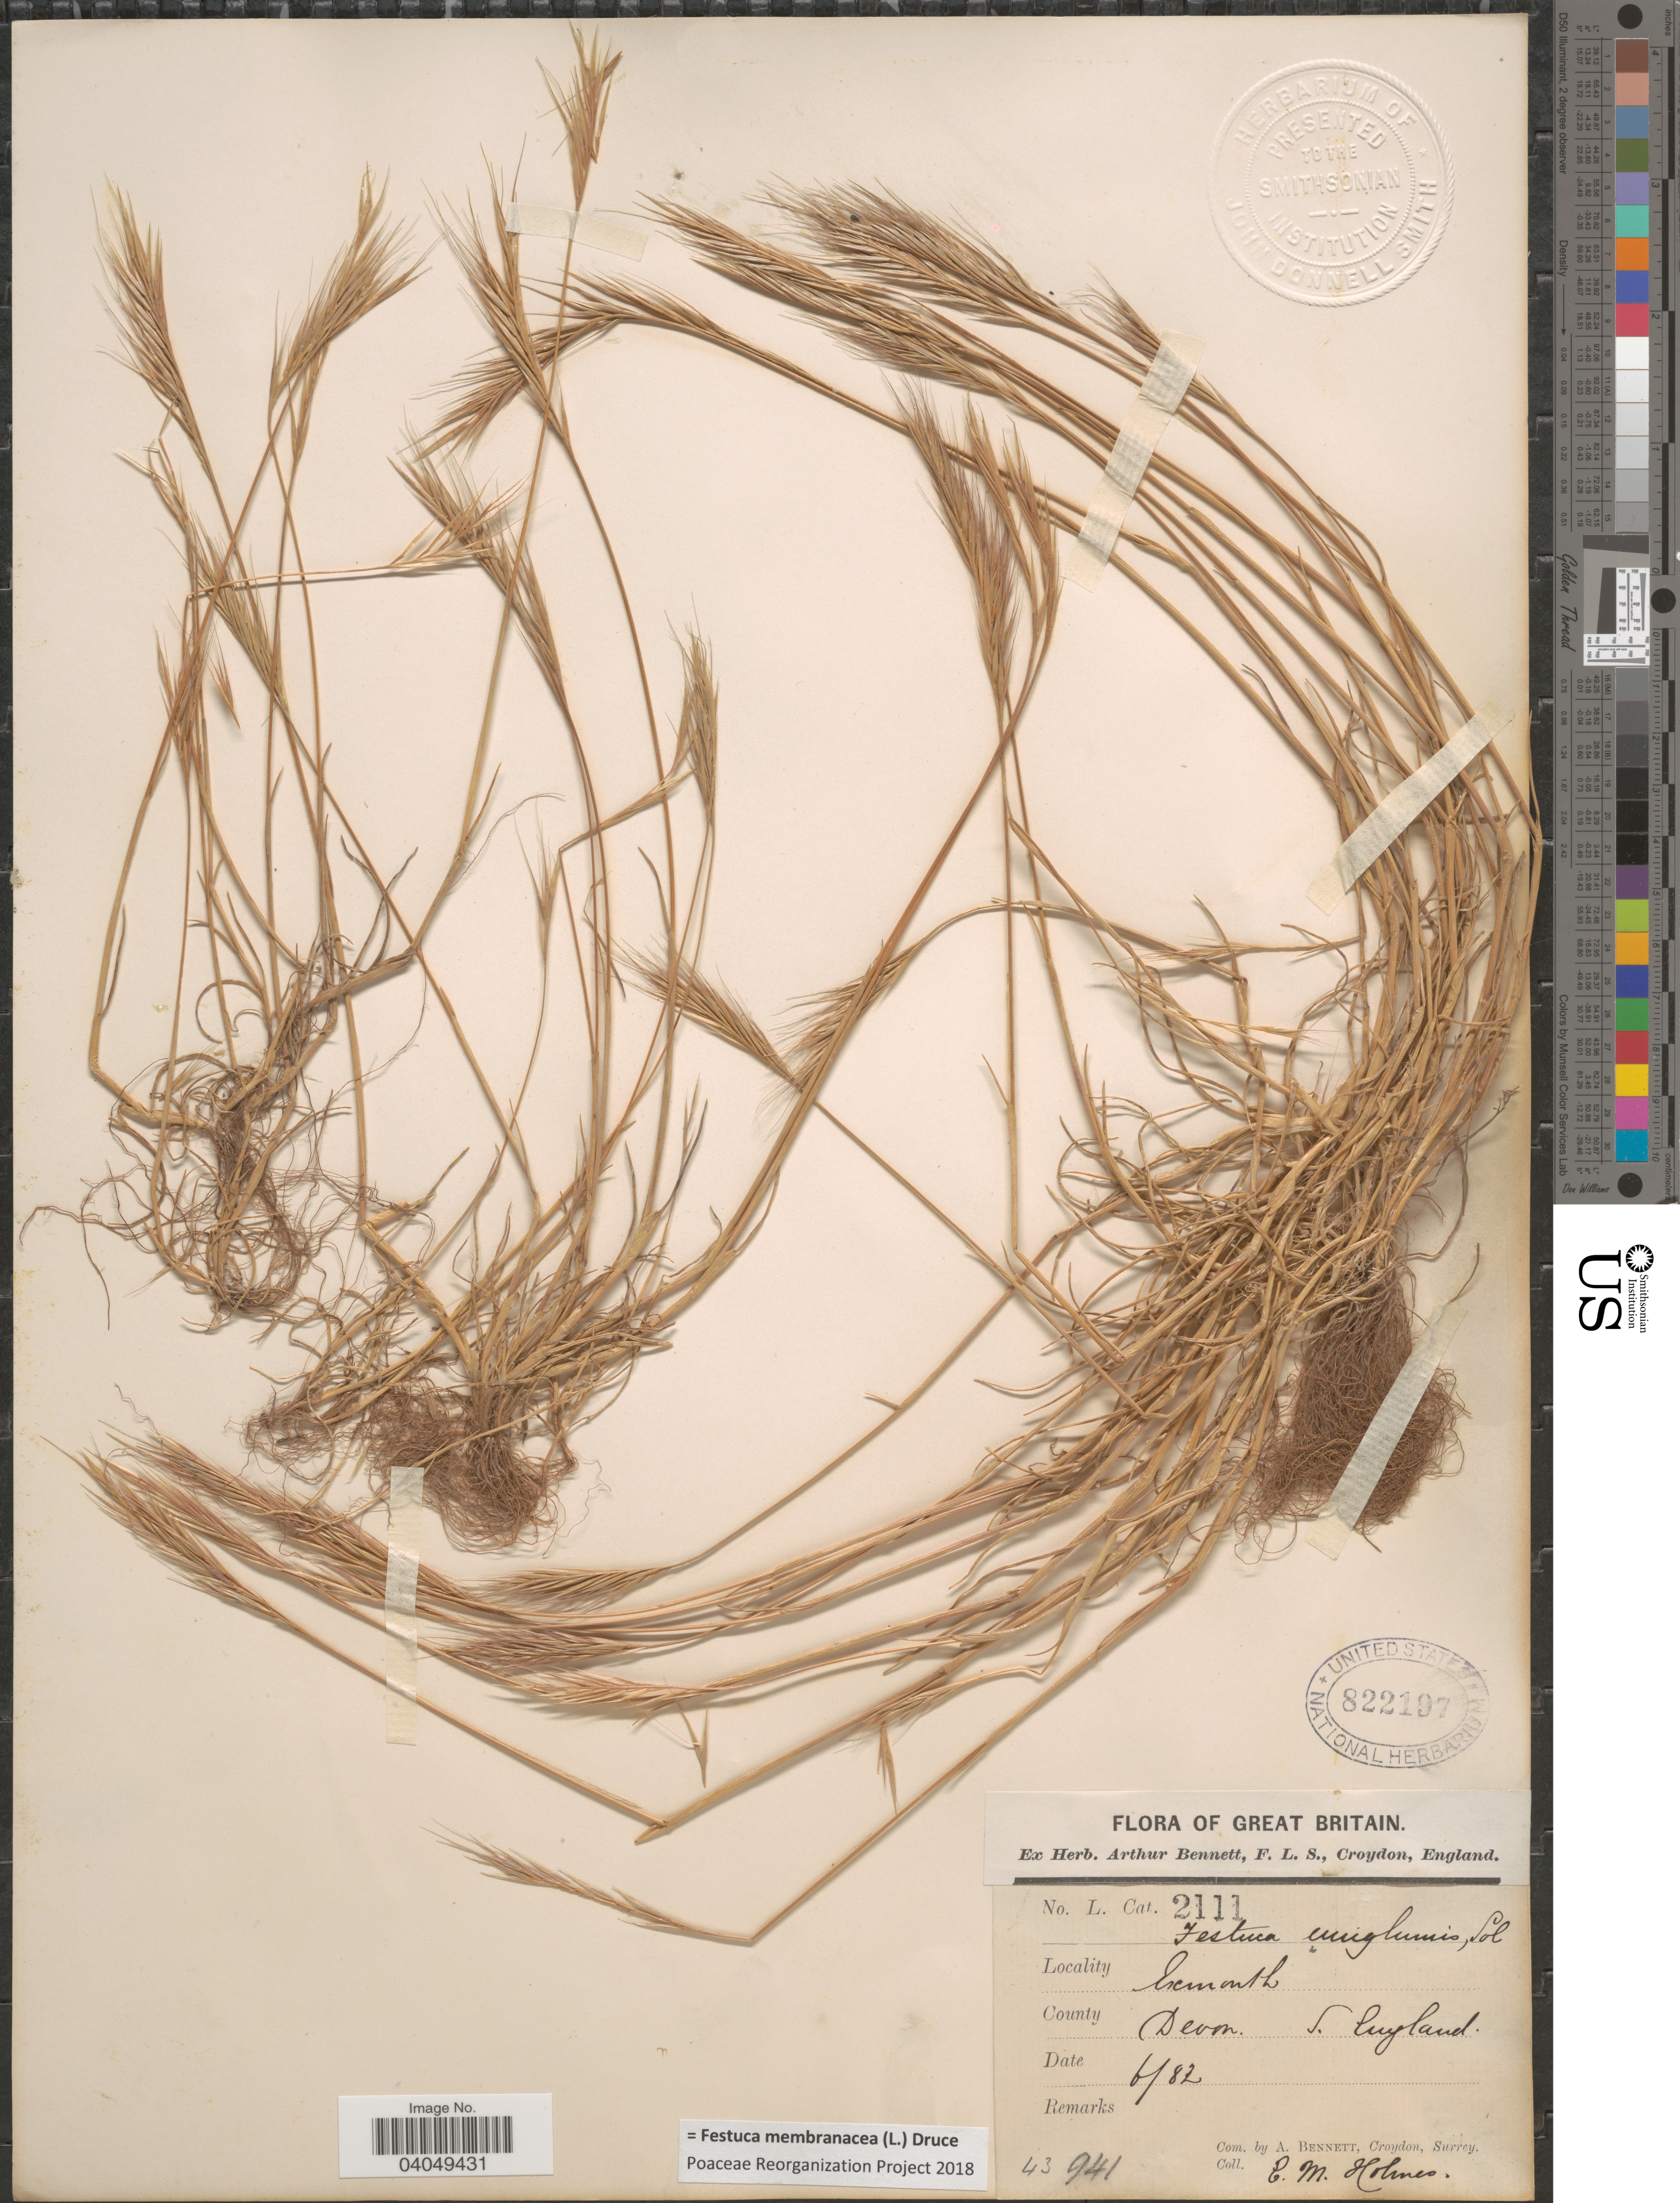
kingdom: Plantae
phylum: Tracheophyta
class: Liliopsida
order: Poales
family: Poaceae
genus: Festuca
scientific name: Festuca membranacea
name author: Kit.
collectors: E. M. Holmes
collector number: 43941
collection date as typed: Transcribed d/m/y: /6/82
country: United Kingdom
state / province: England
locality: Great Britain. Exmouth. County Devon. S. England.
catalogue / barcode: US 822197